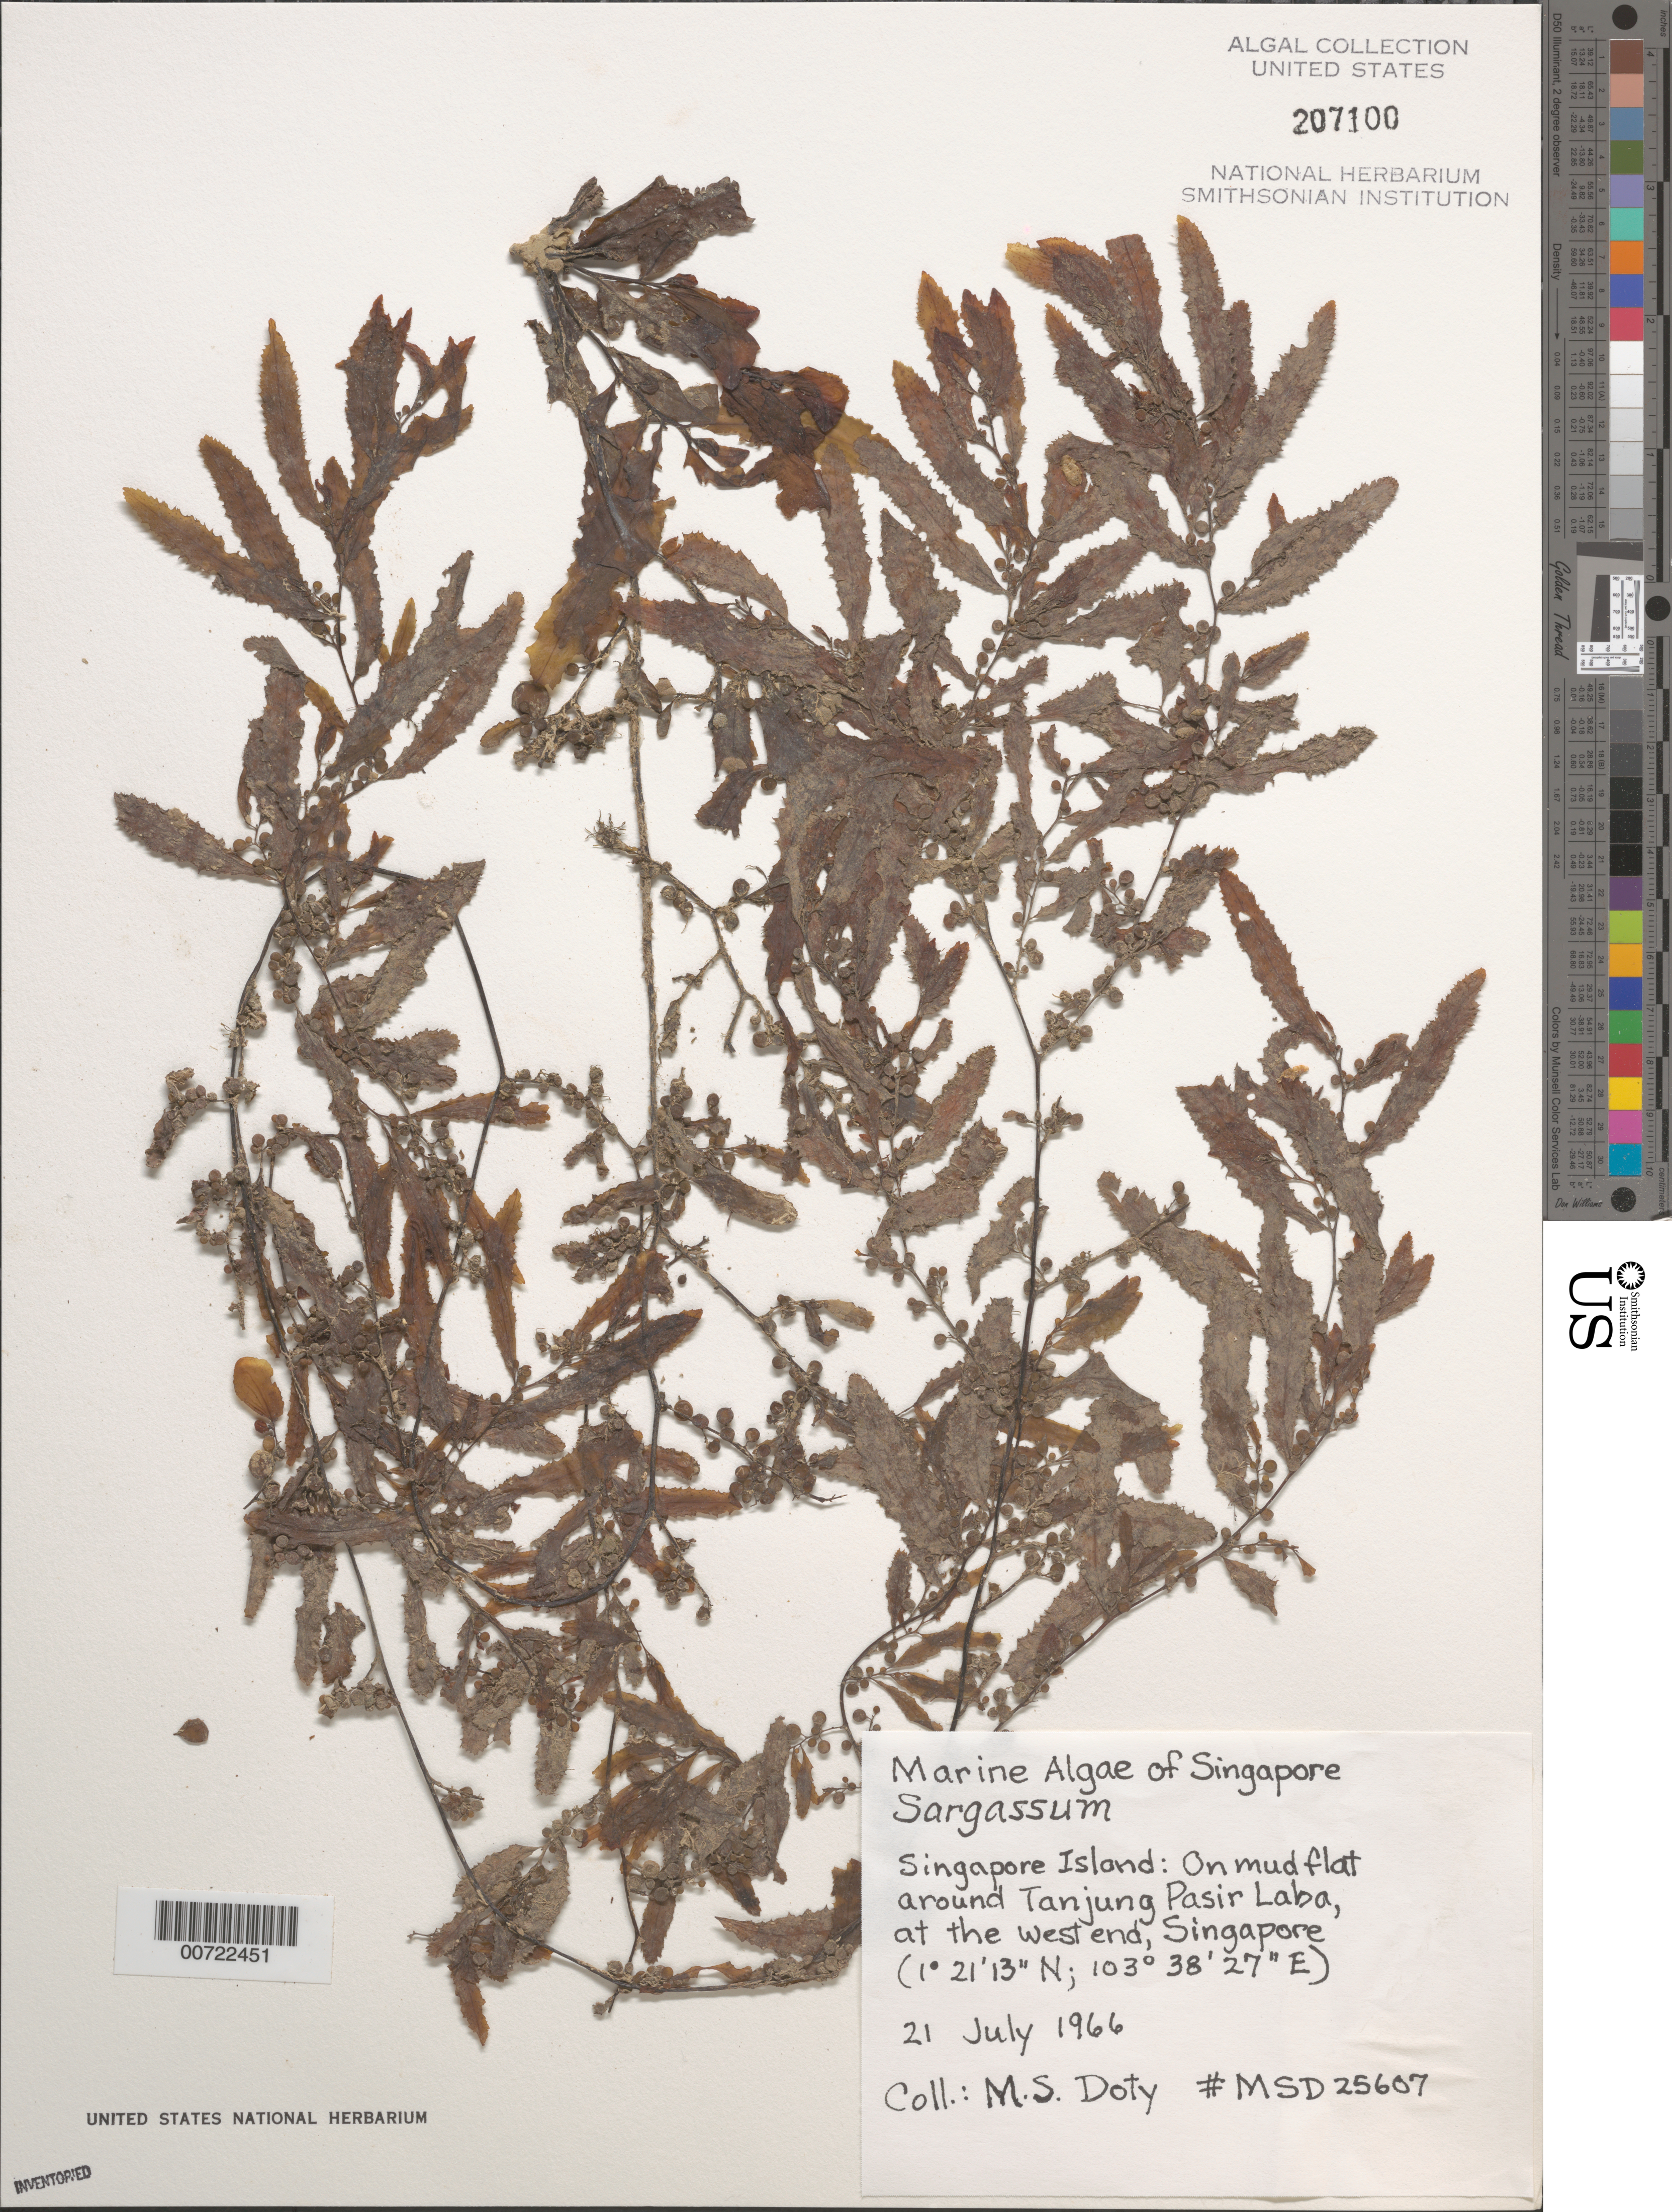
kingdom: Chromista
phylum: Ochrophyta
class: Phaeophyceae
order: Fucales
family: Sargassaceae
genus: Sargassum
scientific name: Sargassum sp.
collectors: M. S. Doty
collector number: MSD 25607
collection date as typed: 21 Jul 1966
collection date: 1966-07-21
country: Singapore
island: Singapore Island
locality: Tanjung Pasir Laba, west end, Singapore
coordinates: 1 deg. 21 min. 13 sec. North, 103 deg. 38 min. 27 sec. East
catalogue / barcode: US 207100